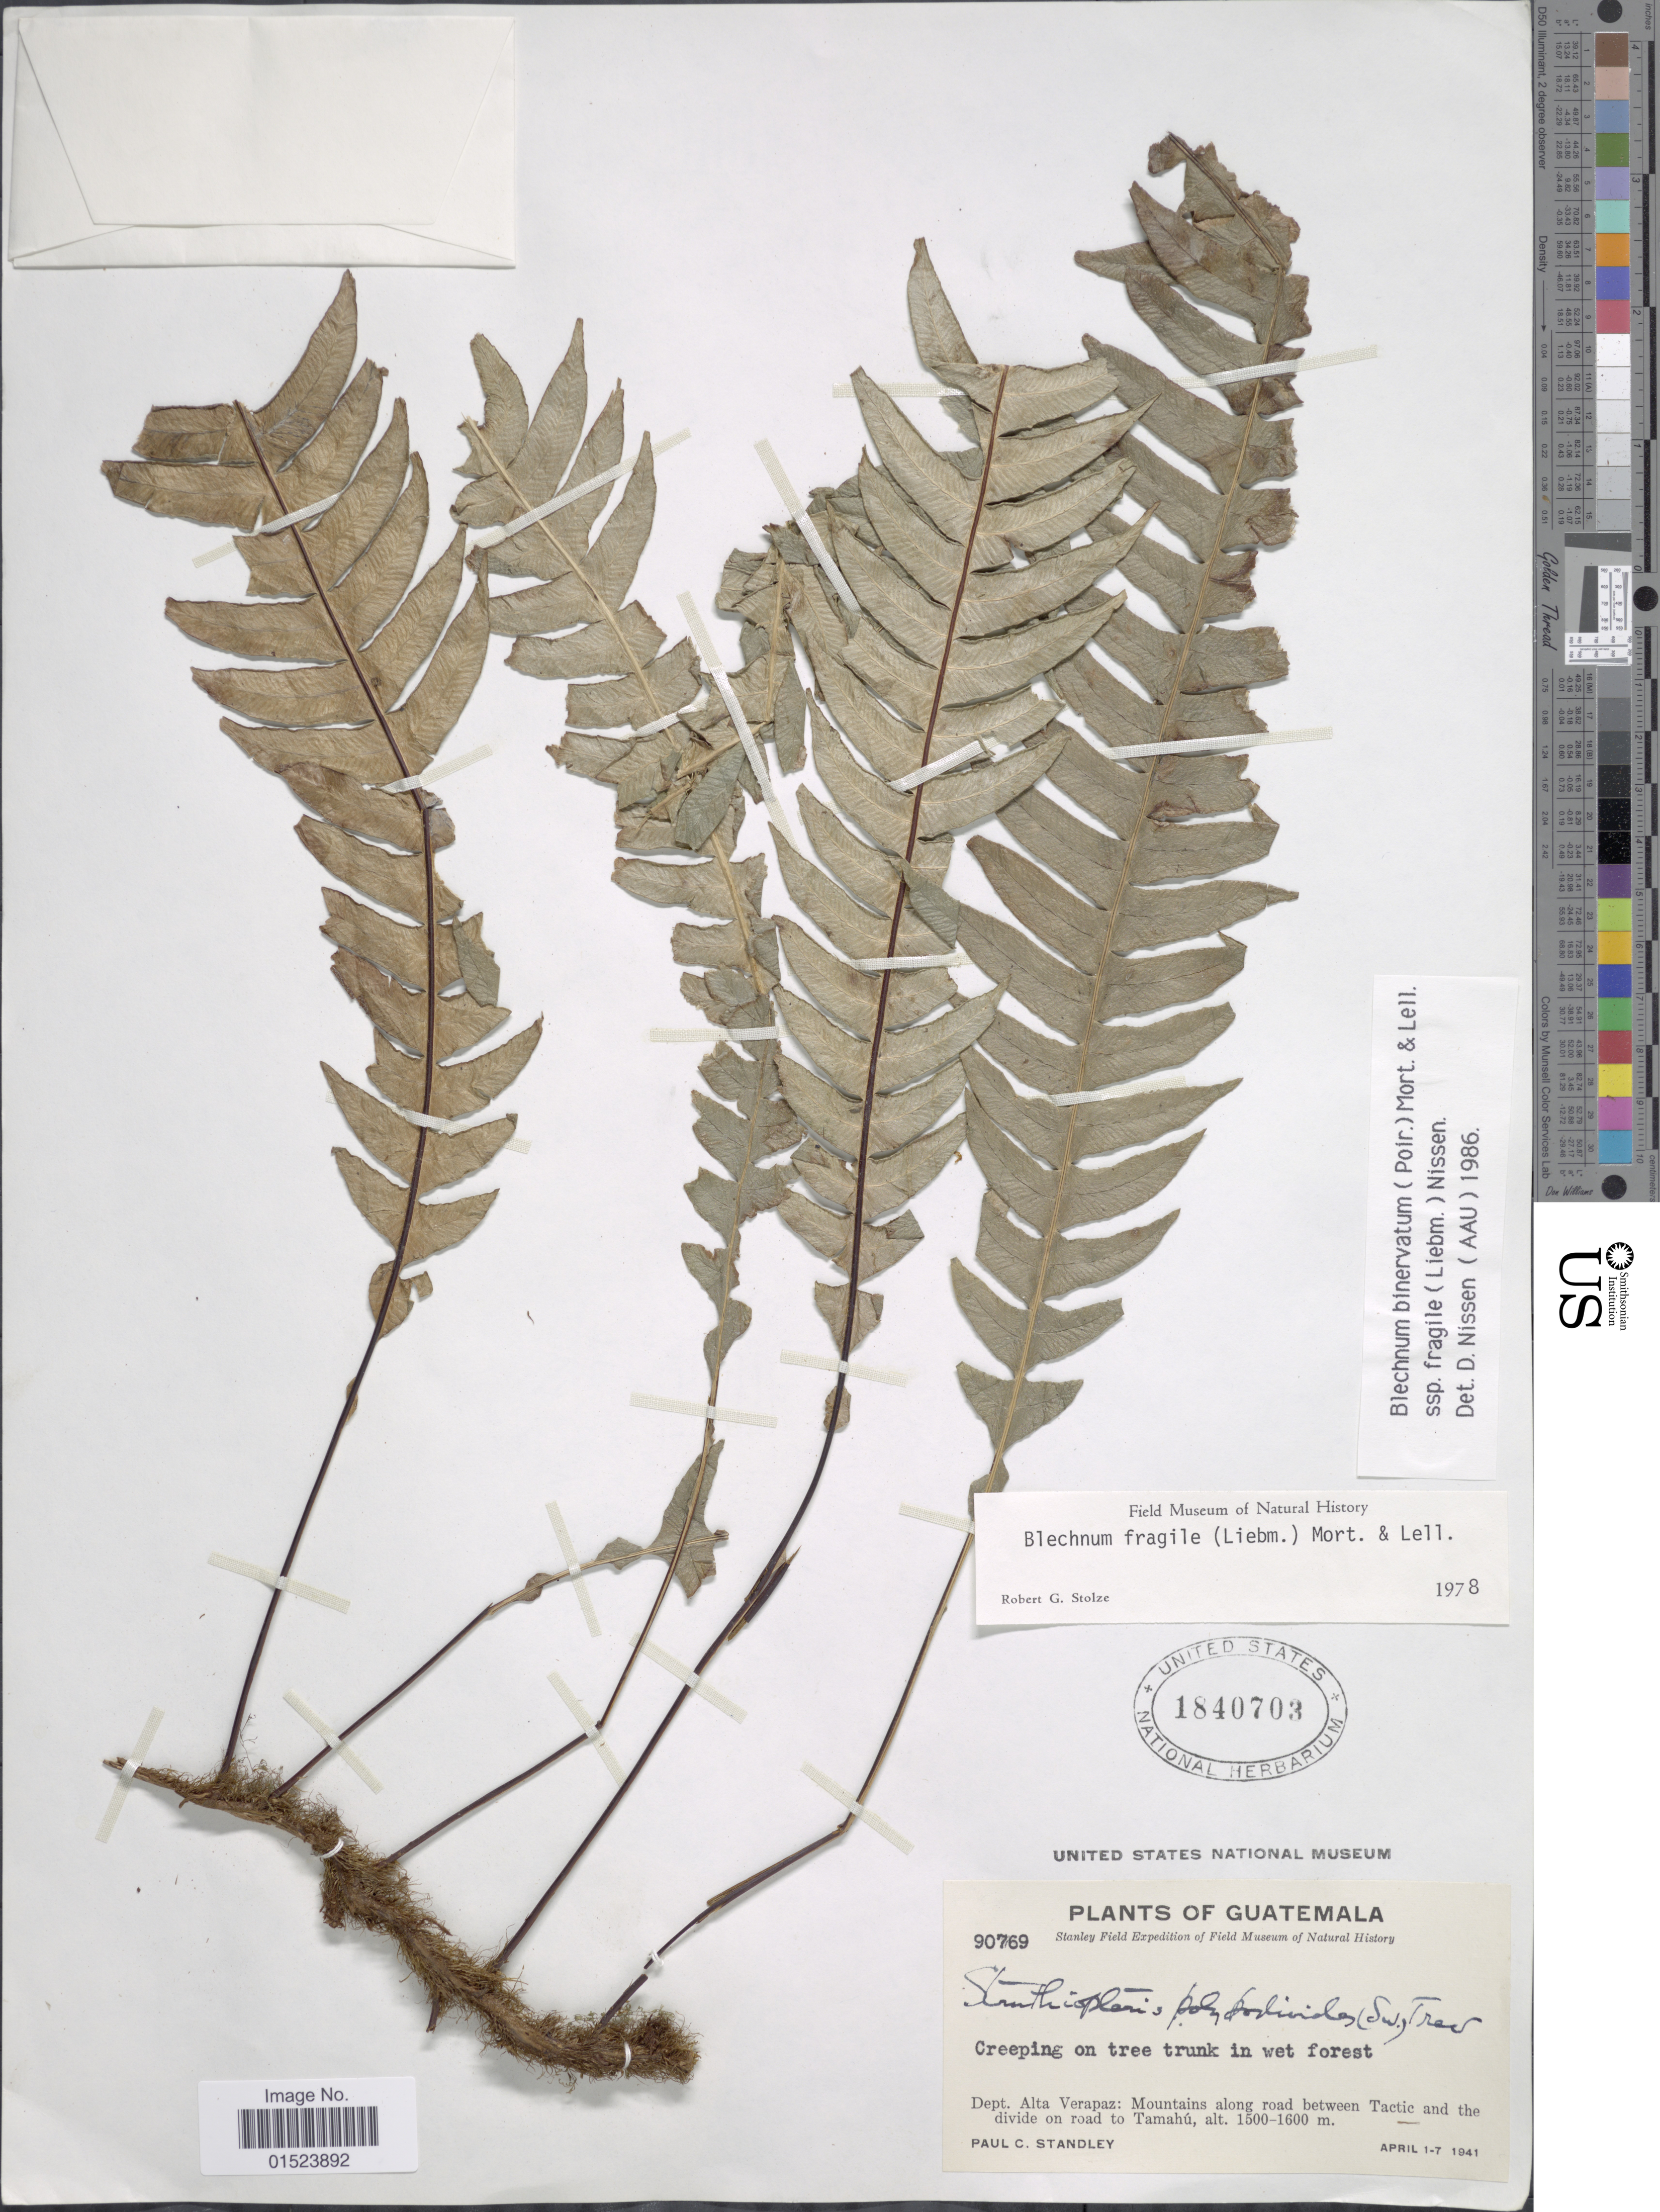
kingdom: Plantae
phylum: Tracheophyta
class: Polypodiopsida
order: Polypodiales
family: Blechnaceae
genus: Blechnum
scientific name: Blechnum fragile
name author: (Liebm.) C.V. Morton & Lellinger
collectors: P. C. Standley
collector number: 90769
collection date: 1941-04-01/1941-04-07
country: Guatemala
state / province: Alta Verapaz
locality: Mountains along road between Tactic and the divide on road to Tamahú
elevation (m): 1500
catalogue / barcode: US 1840703